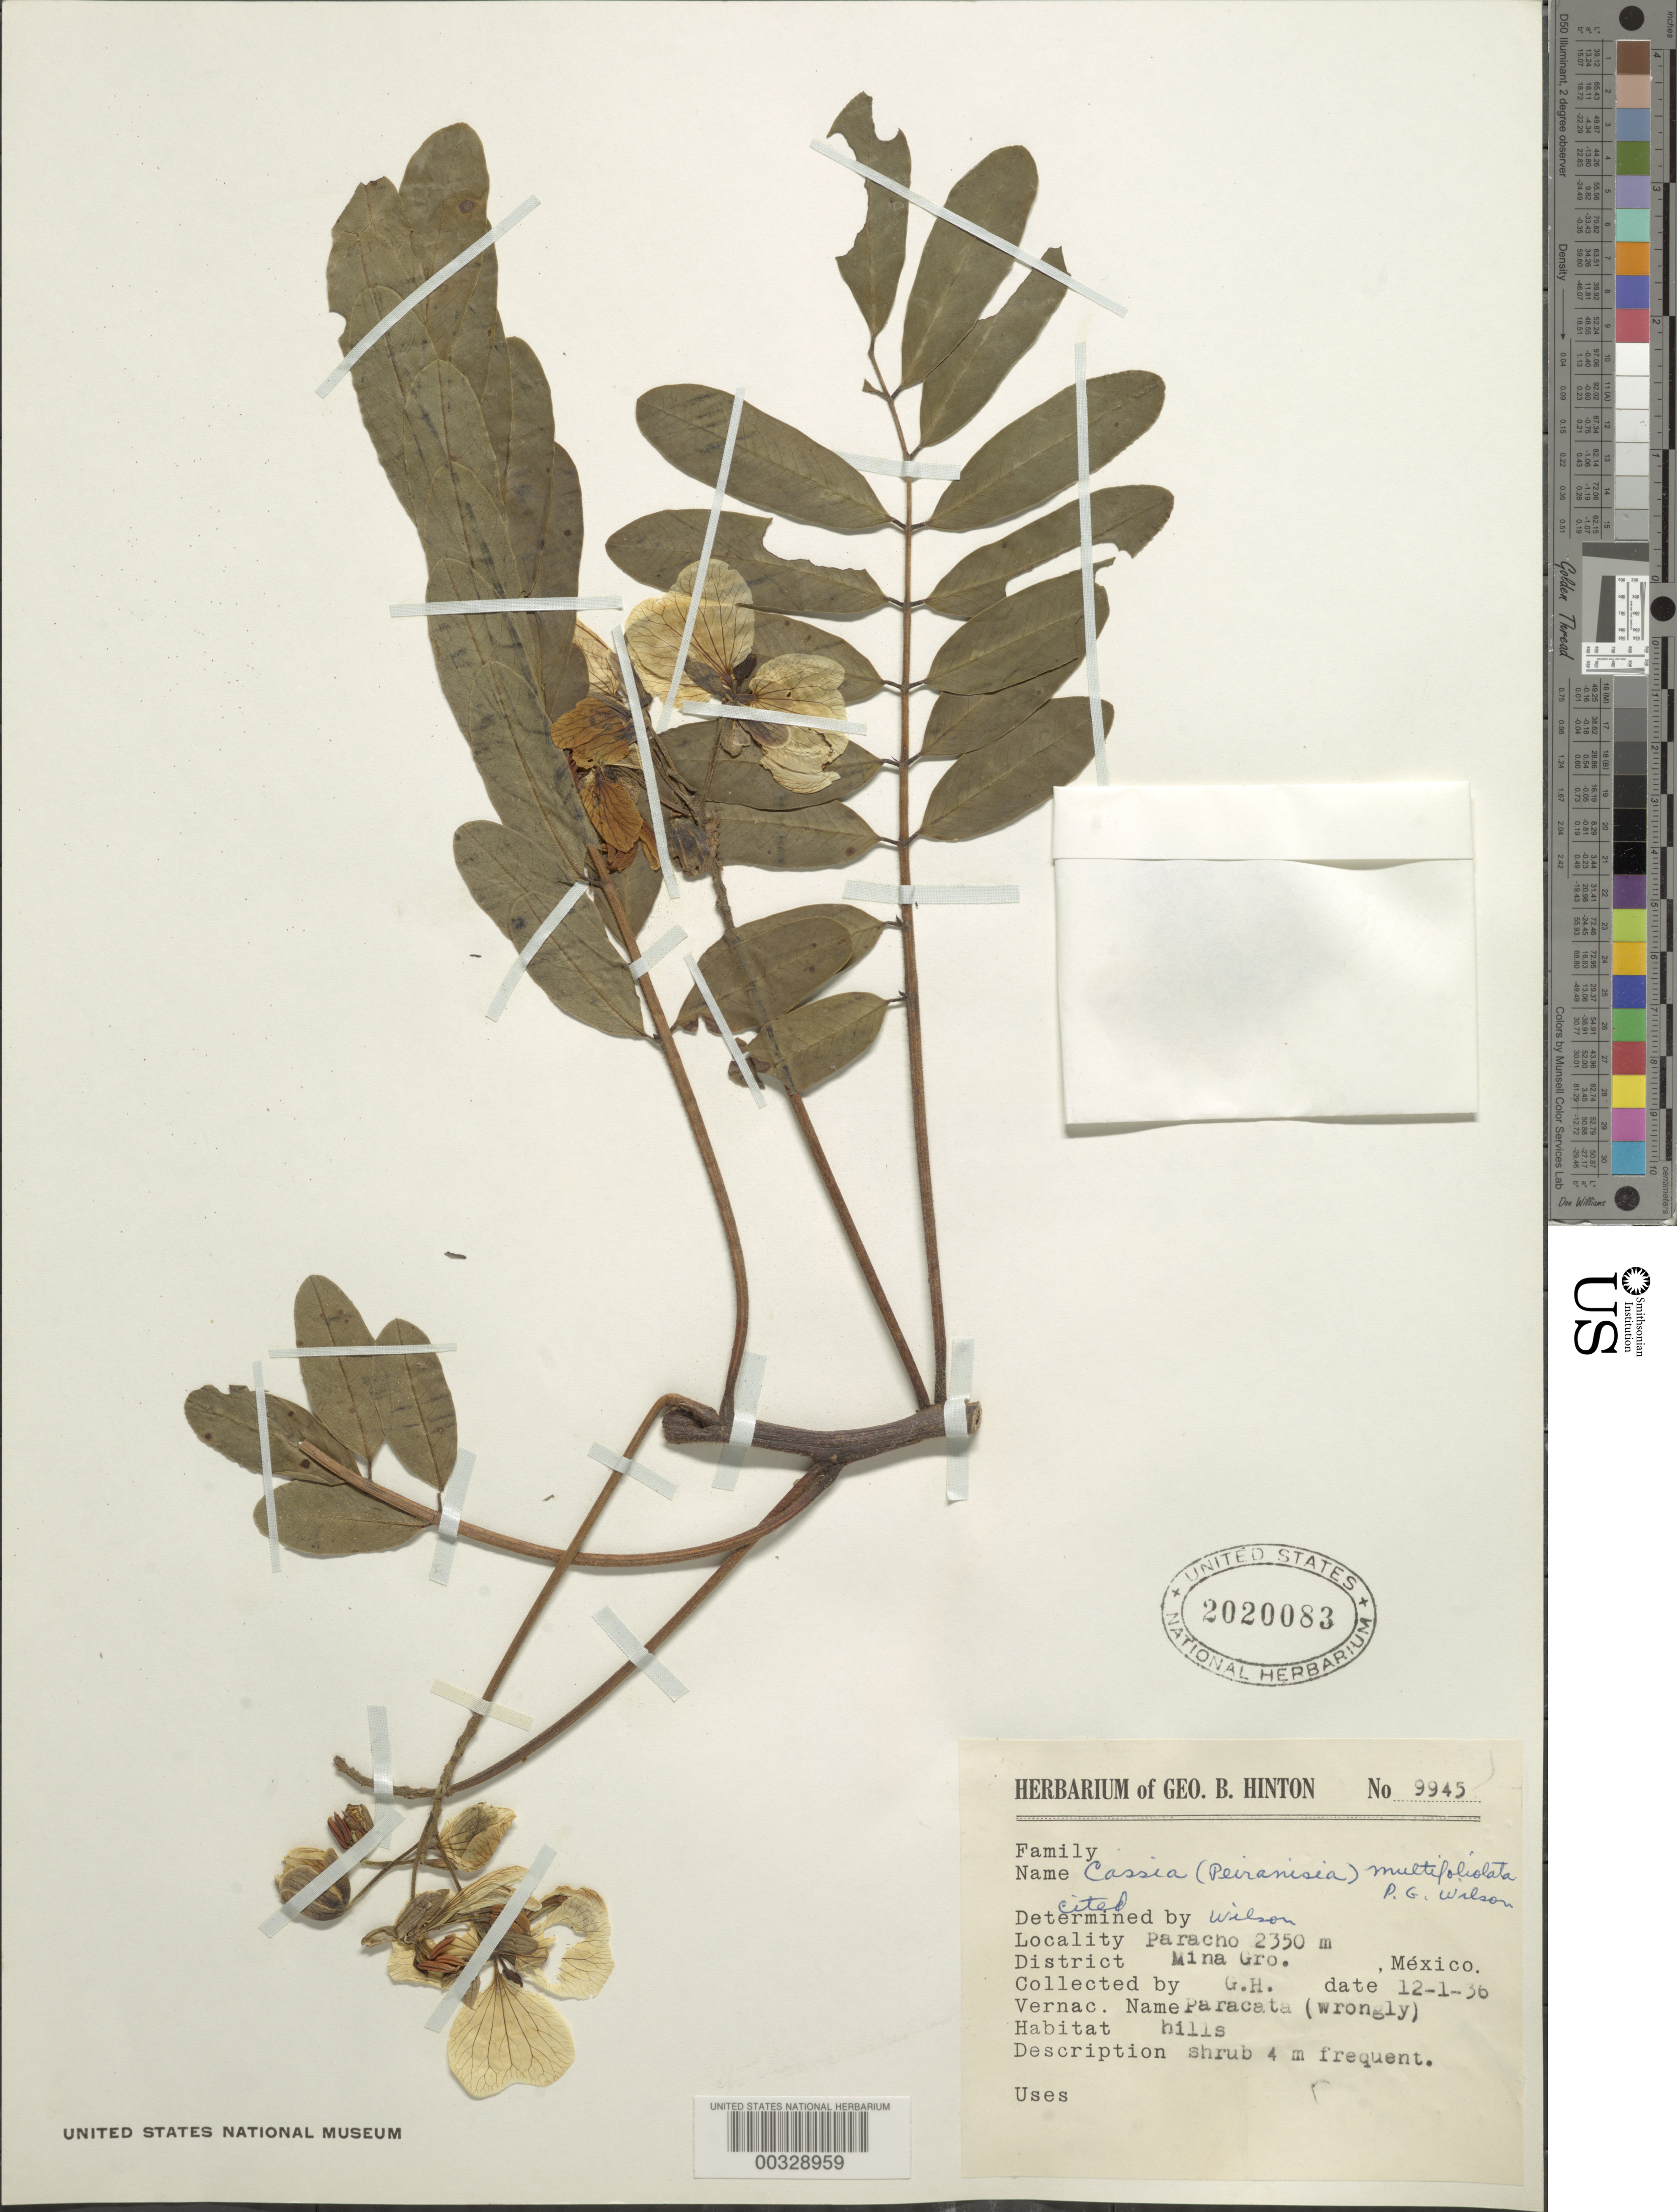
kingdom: Plantae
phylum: Tracheophyta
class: Magnoliopsida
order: Fabales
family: Fabaceae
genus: Senna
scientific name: Senna multifoliolata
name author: (Paul G. Wilson) H.S. Irwin & Barneby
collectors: G. B. Hinton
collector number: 9945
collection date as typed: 01 Dec 1936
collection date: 1936-12-01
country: Mexico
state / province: Guerrero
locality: Mina mun. (?), Paracho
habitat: Hills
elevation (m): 2350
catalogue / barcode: US 2020083